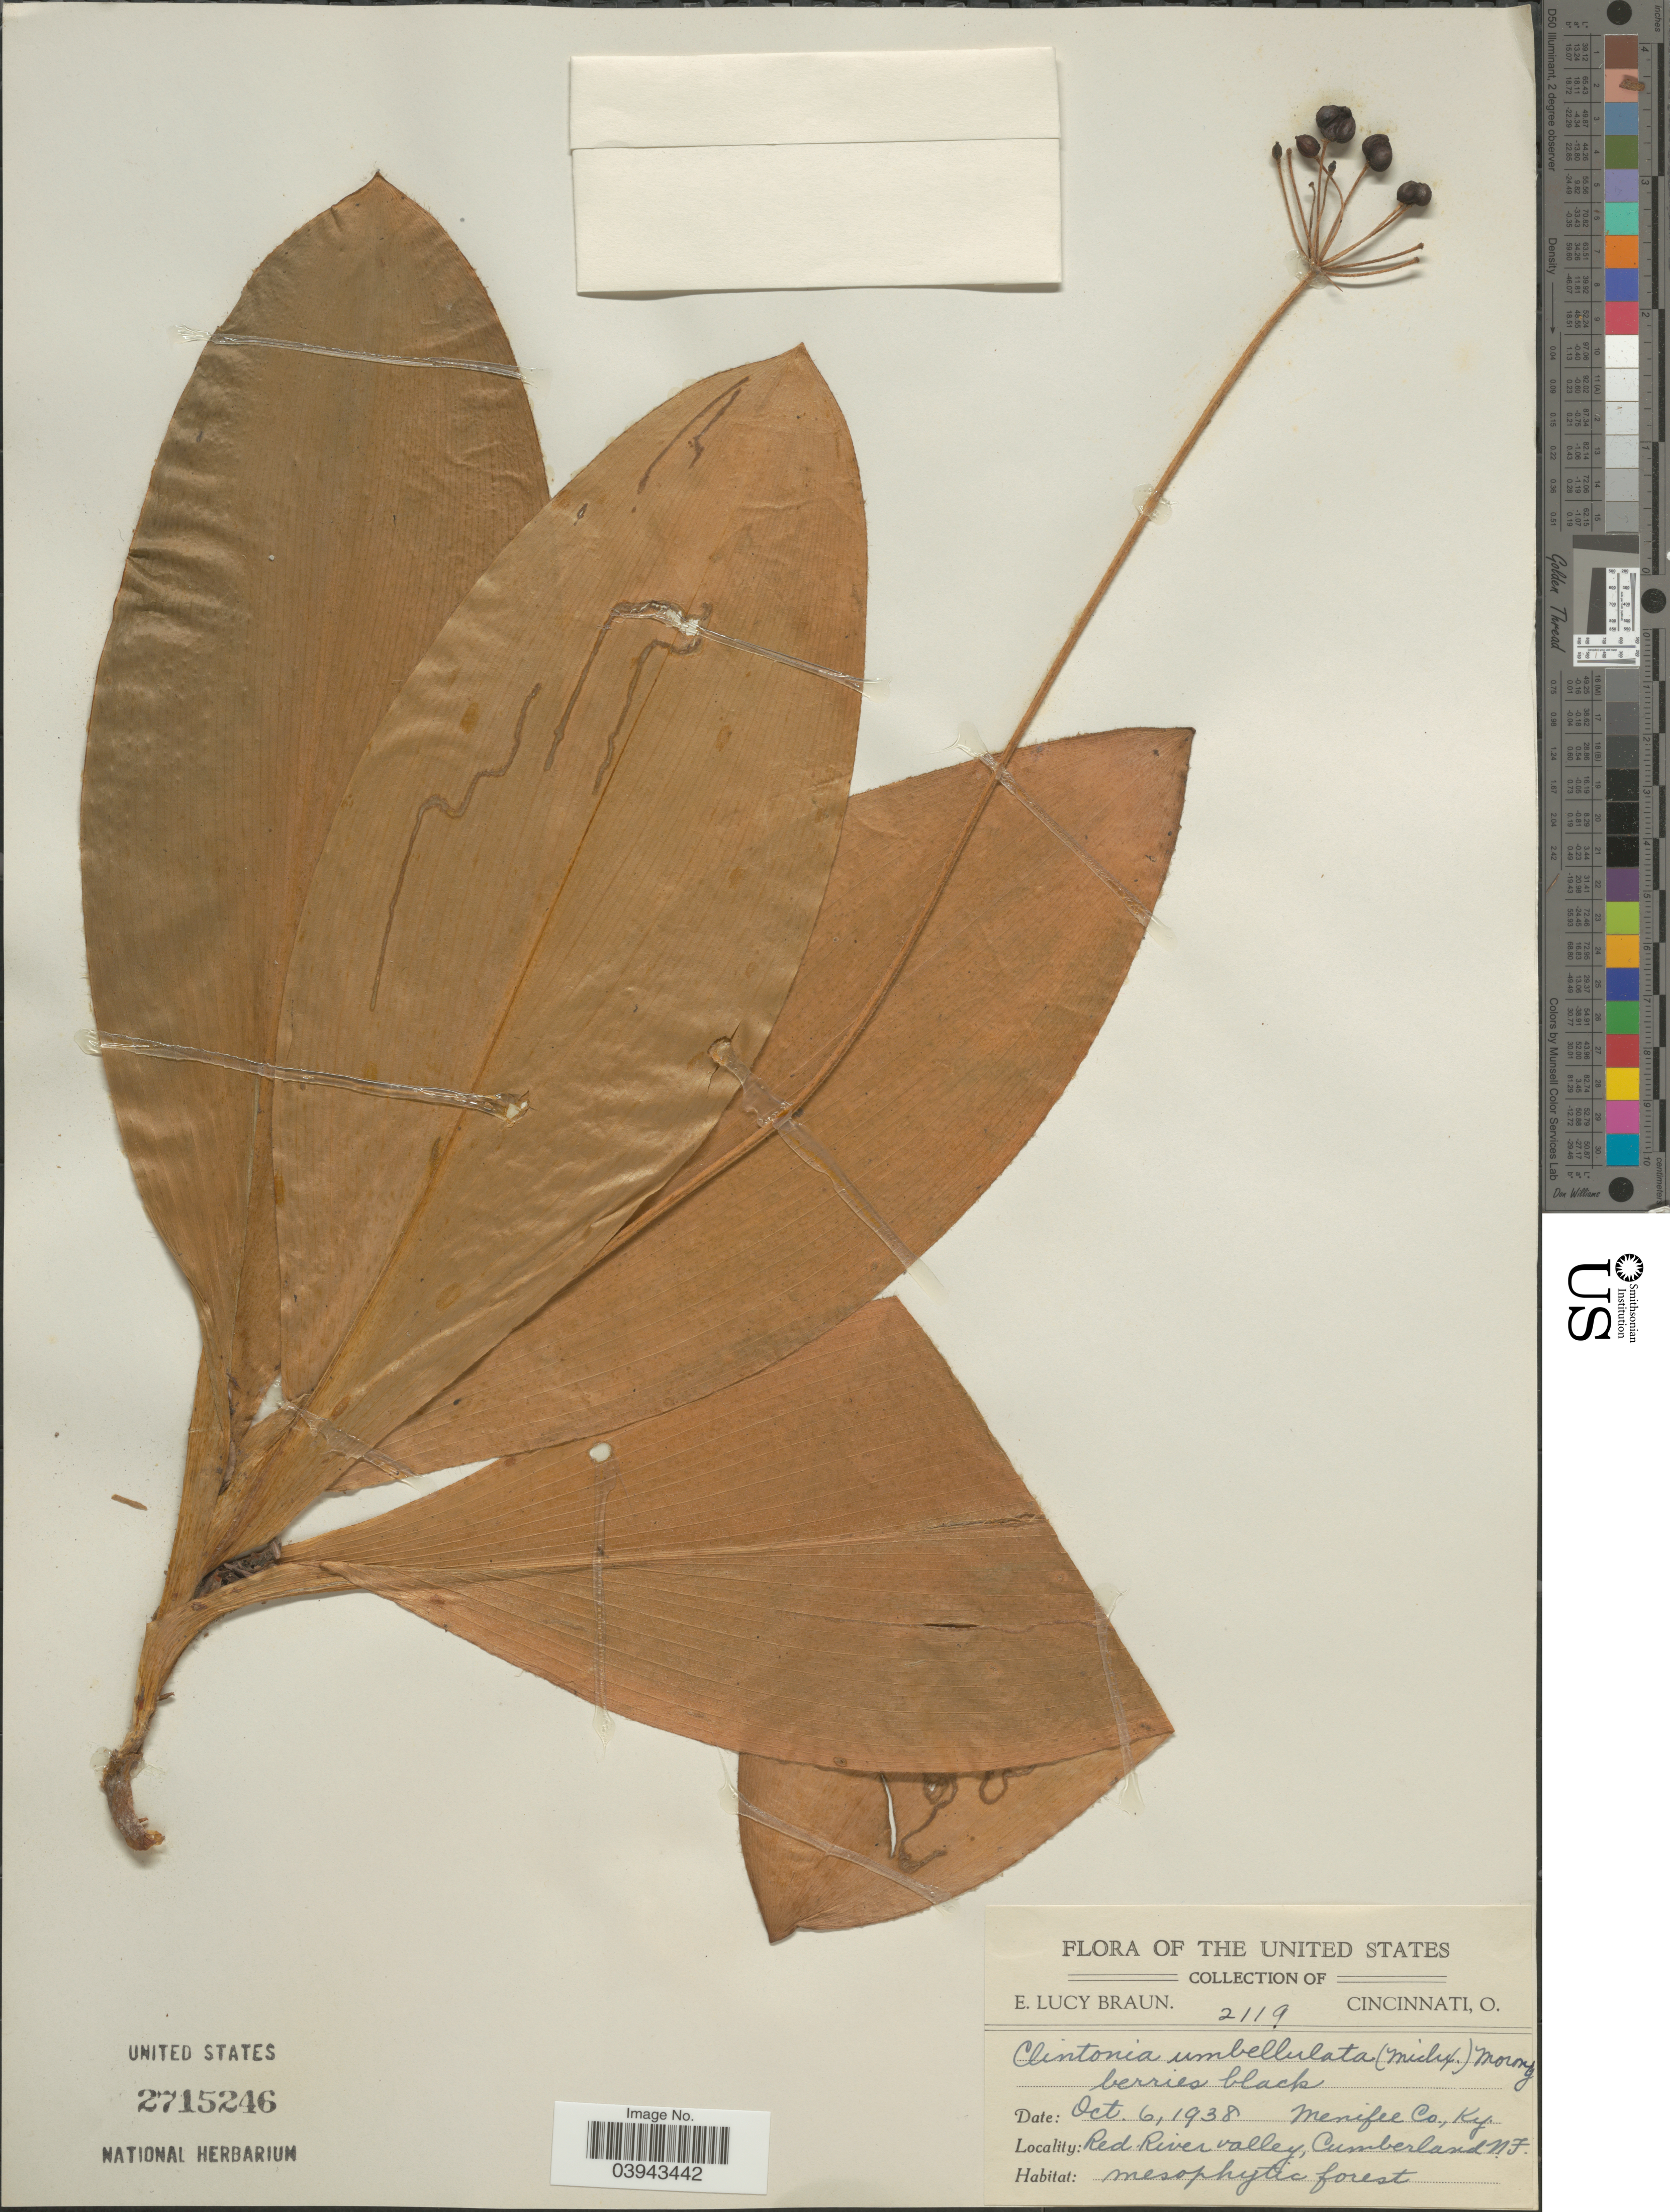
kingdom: Plantae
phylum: Tracheophyta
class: Liliopsida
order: Liliales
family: Liliaceae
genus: Clintonia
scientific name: Clintonia umbellulata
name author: (Michx.) Morong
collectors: E. L. Braun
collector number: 2119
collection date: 1938-10-06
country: United States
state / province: Kentucky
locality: Menifee Co. Red River valley, Cumberland N.F.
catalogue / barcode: US 2715246